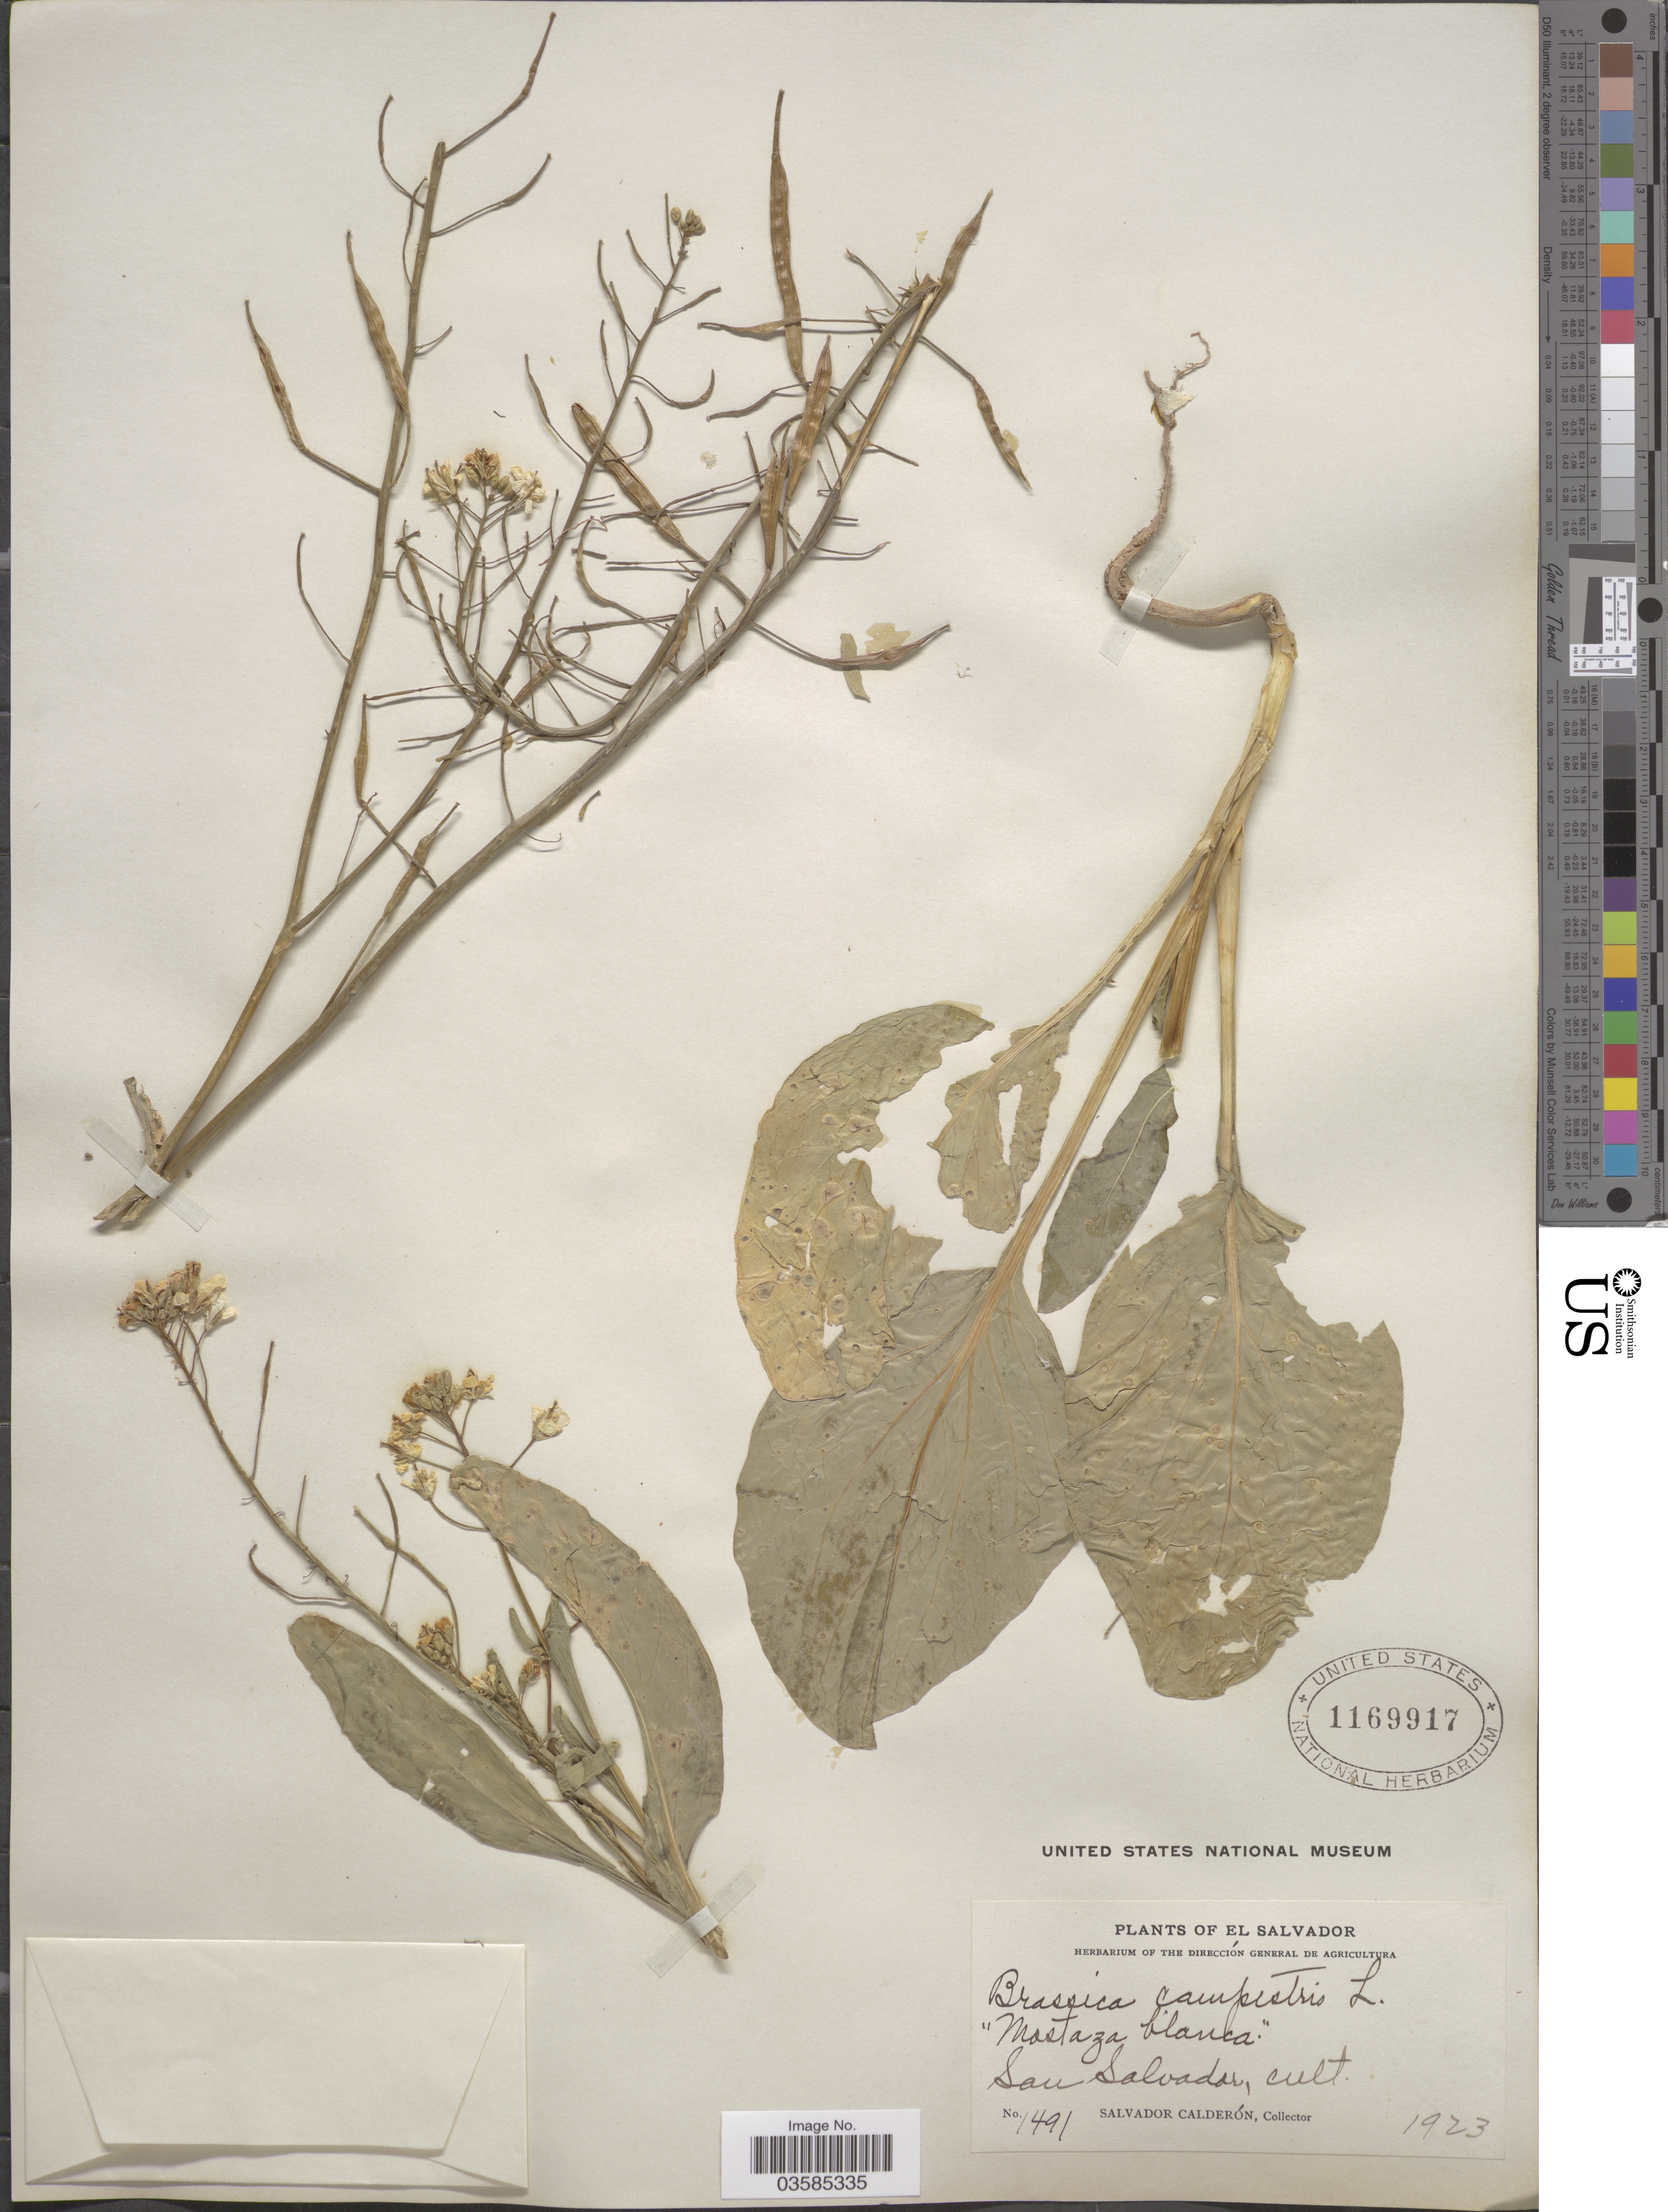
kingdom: Plantae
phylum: Tracheophyta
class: Magnoliopsida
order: Brassicales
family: Brassicaceae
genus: Brassica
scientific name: Brassica campestris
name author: L.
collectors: S. Calderón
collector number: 1491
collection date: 1923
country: El Salvador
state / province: San Salvador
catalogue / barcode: US 1169917